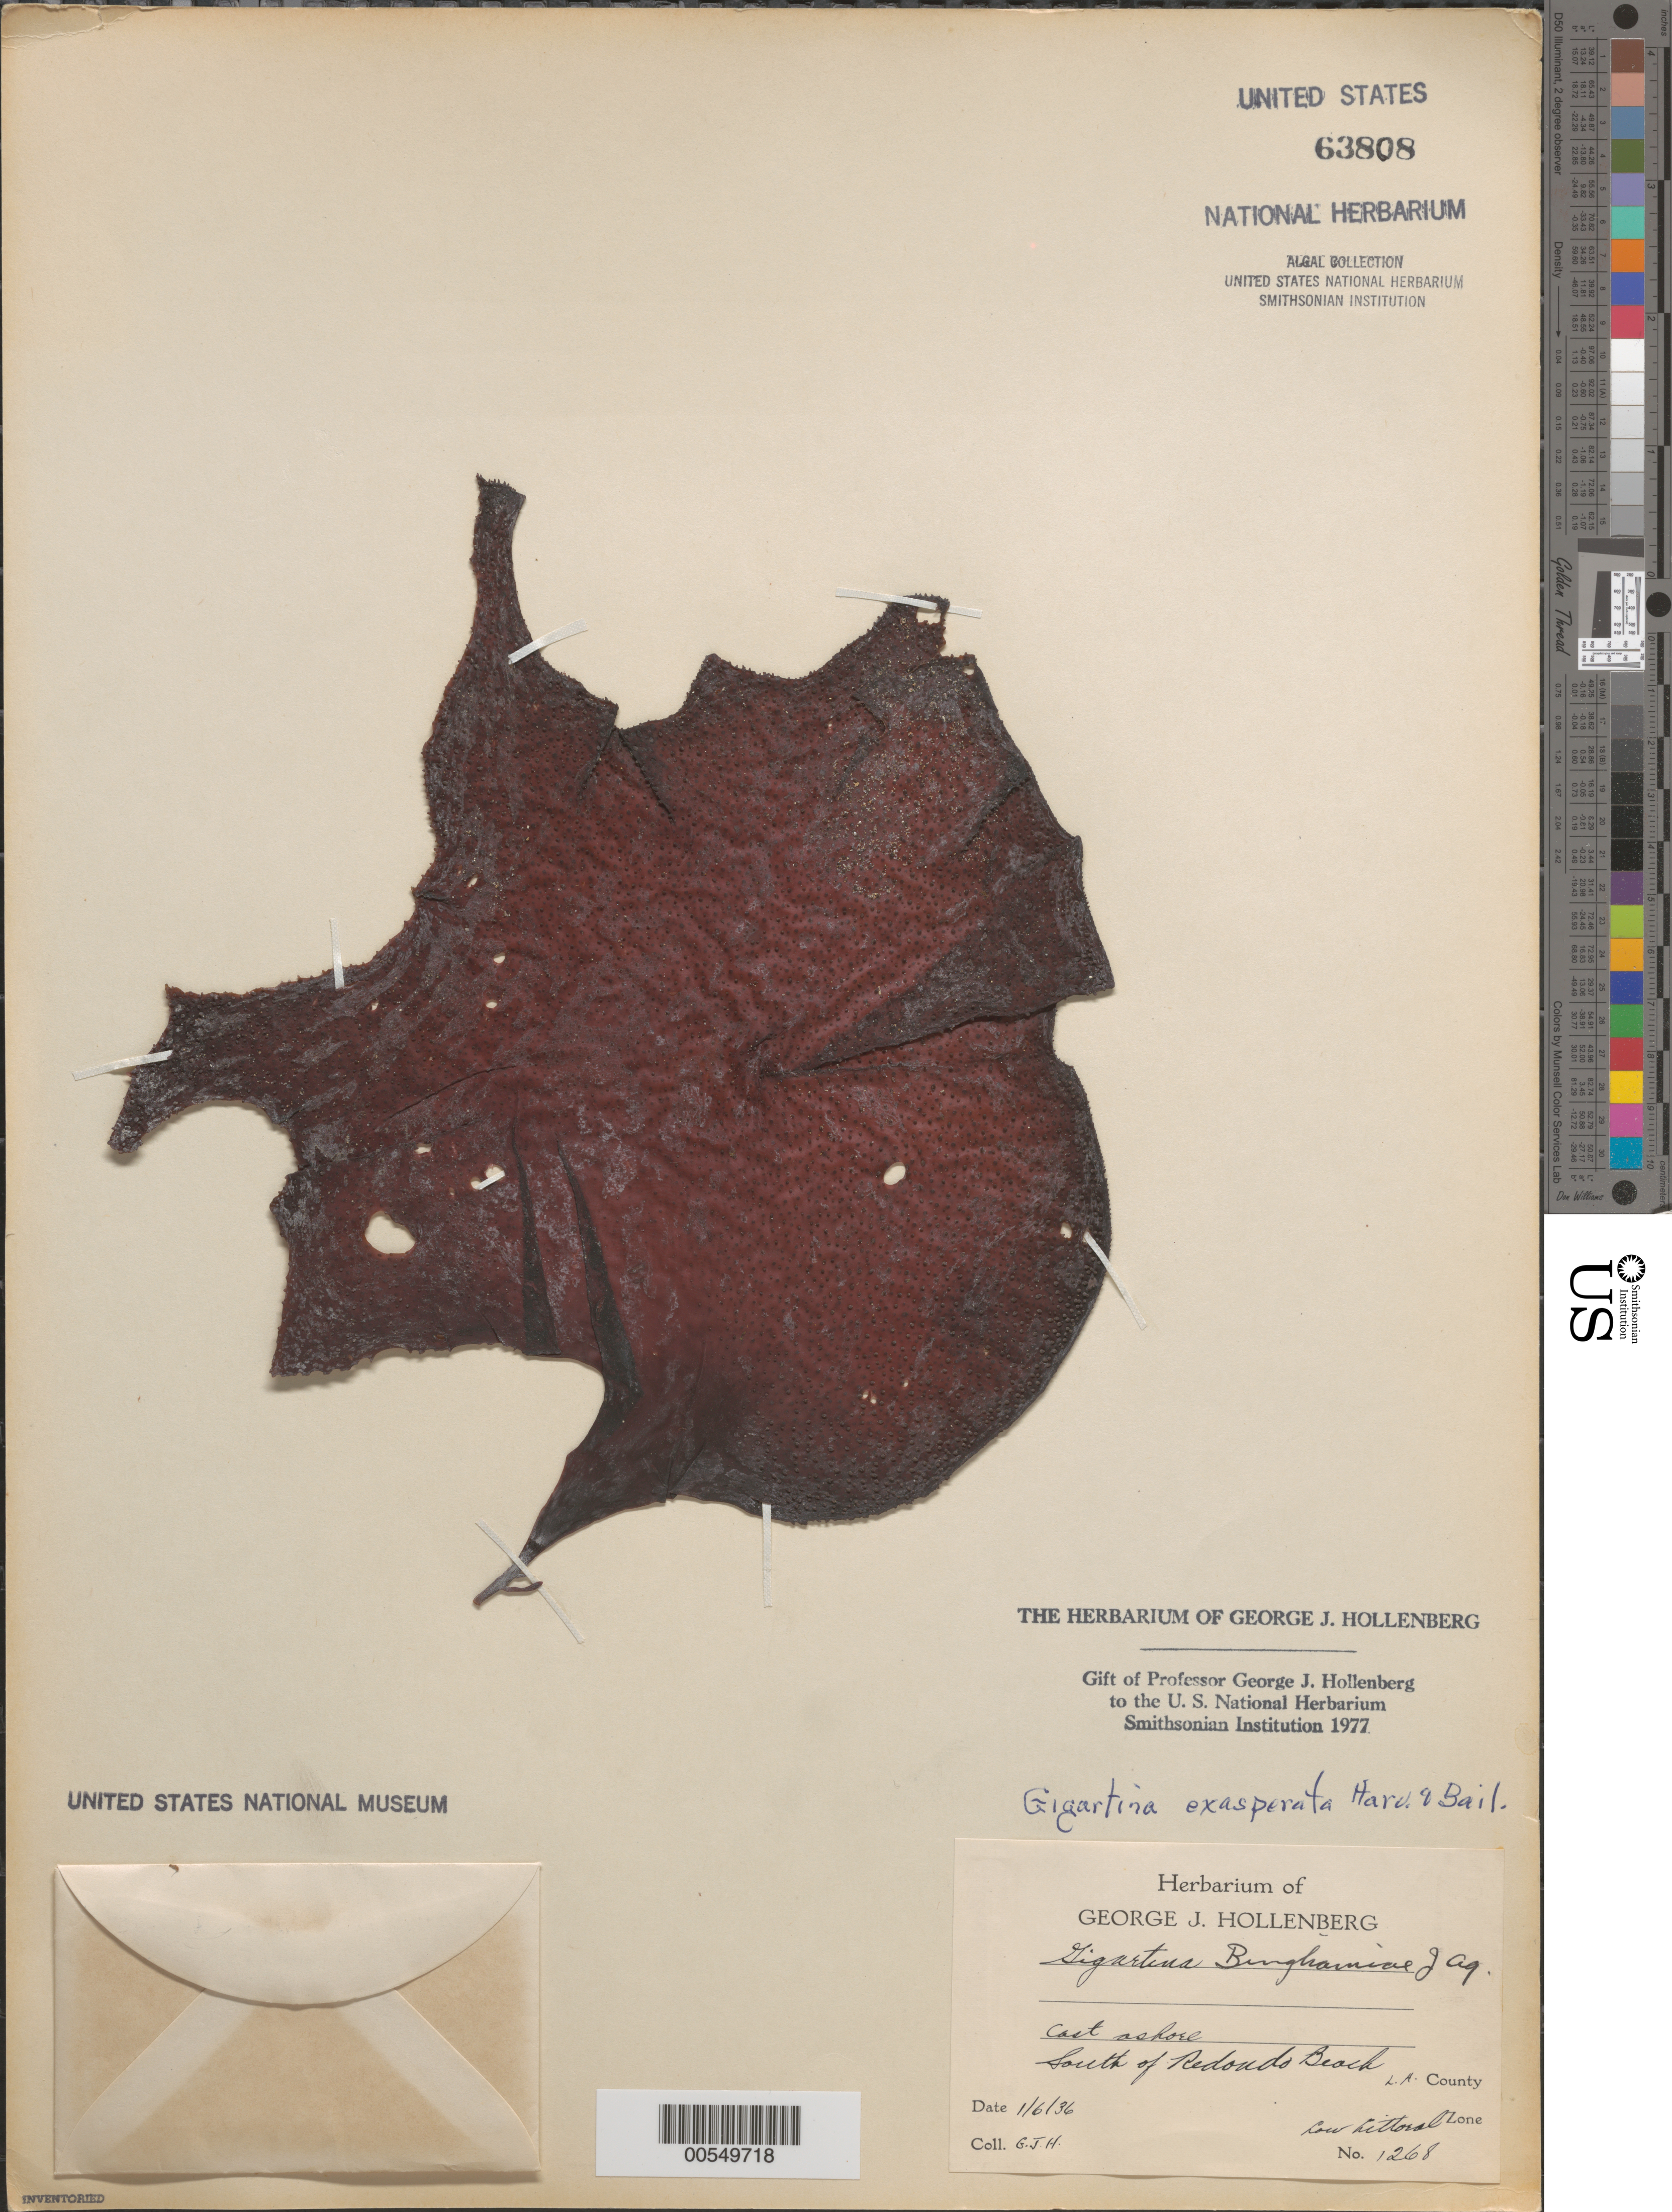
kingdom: Plantae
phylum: Rhodophyta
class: Florideophyceae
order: Gigartinales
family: Gigartinaceae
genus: Chondracanthus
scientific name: Chondracanthus exasperatus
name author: (Harv. & J. Bailey) J.R. Hughey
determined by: Algae name updating Project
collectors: G. Hollenberg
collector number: GJH 1268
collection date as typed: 06 Jan 1936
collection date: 1936-01-06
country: United States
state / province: California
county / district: Los Angeles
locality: South of Redondo Beach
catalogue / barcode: US 63808